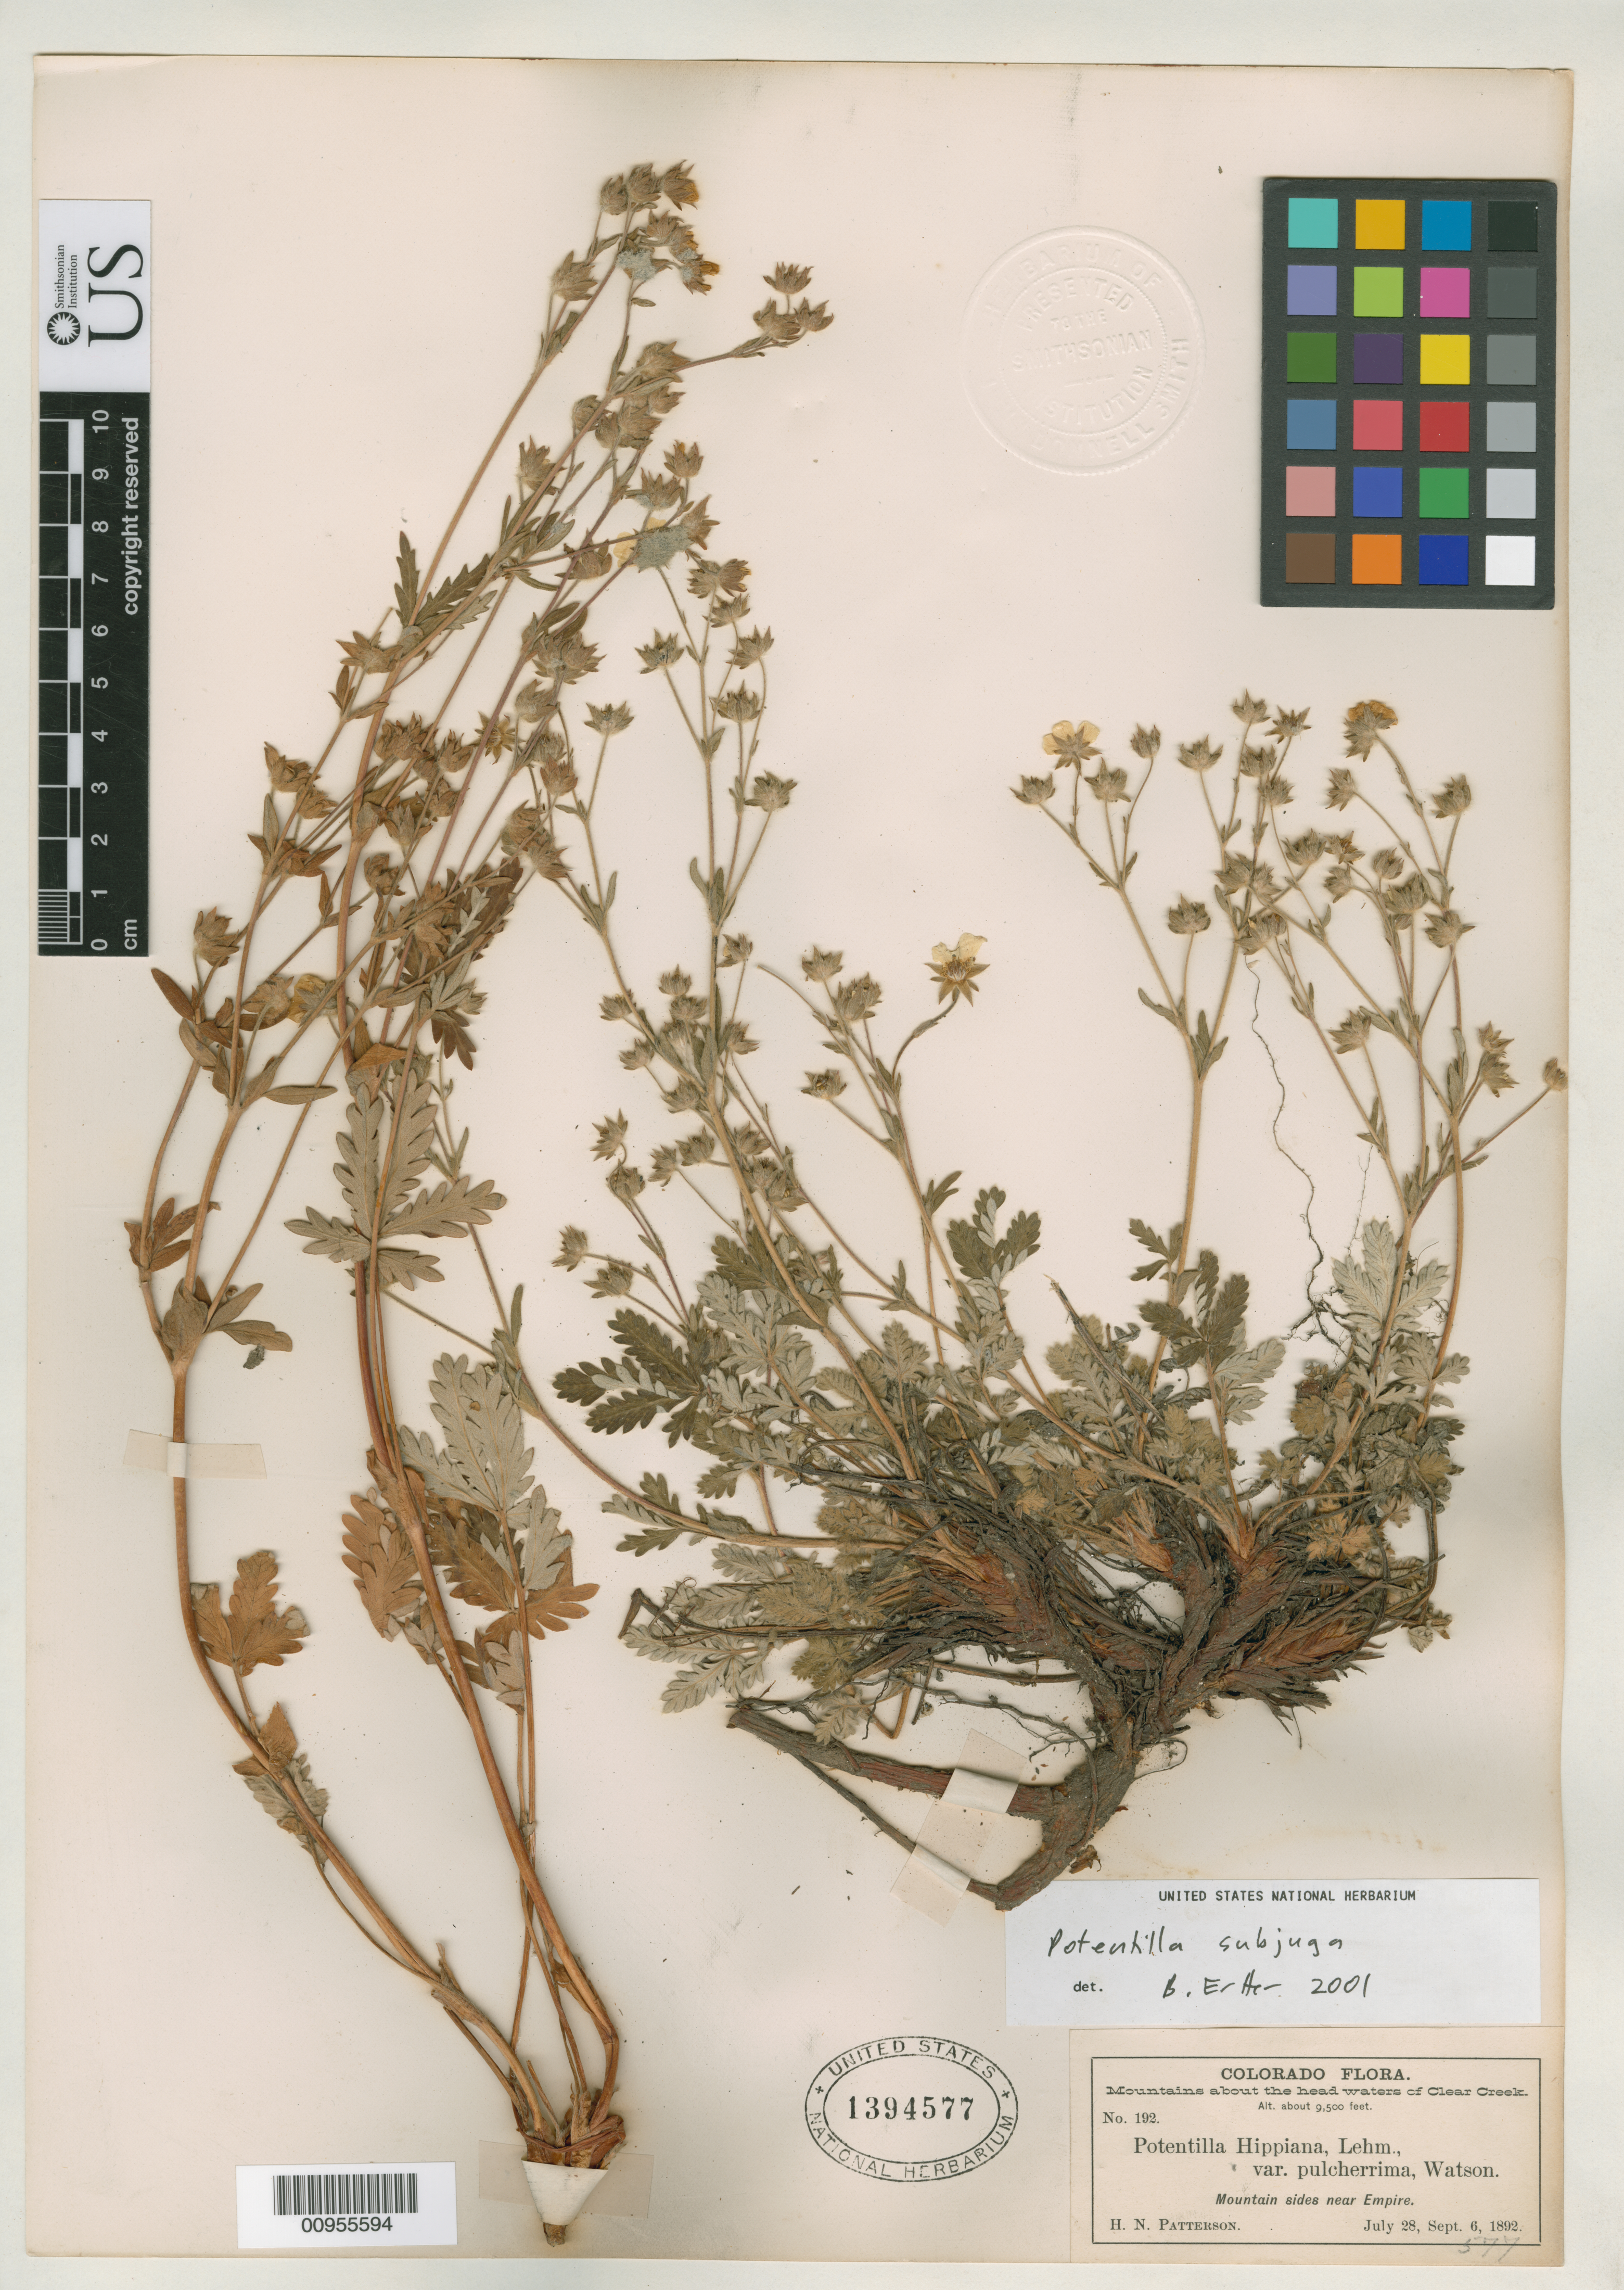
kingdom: Plantae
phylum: Tracheophyta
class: Magnoliopsida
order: Rosales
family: Rosaceae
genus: Potentilla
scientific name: Potentilla subjuga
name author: Rydb.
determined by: Ertter, Barbara J.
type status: Isotype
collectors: H. N. Patterson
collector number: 192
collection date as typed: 28 Jul 1892 and 06 Sep 1892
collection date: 1892-07-28,1892-09-06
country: United States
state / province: Colorado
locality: Mountain sides near Empire.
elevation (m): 2896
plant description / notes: Collected on 2 dates according to label and thus possibly syntypes rather than isotype; protologue cites only "N.H. Patterson, no. 192, 1892 (from near Empire, type)".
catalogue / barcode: US 1394577